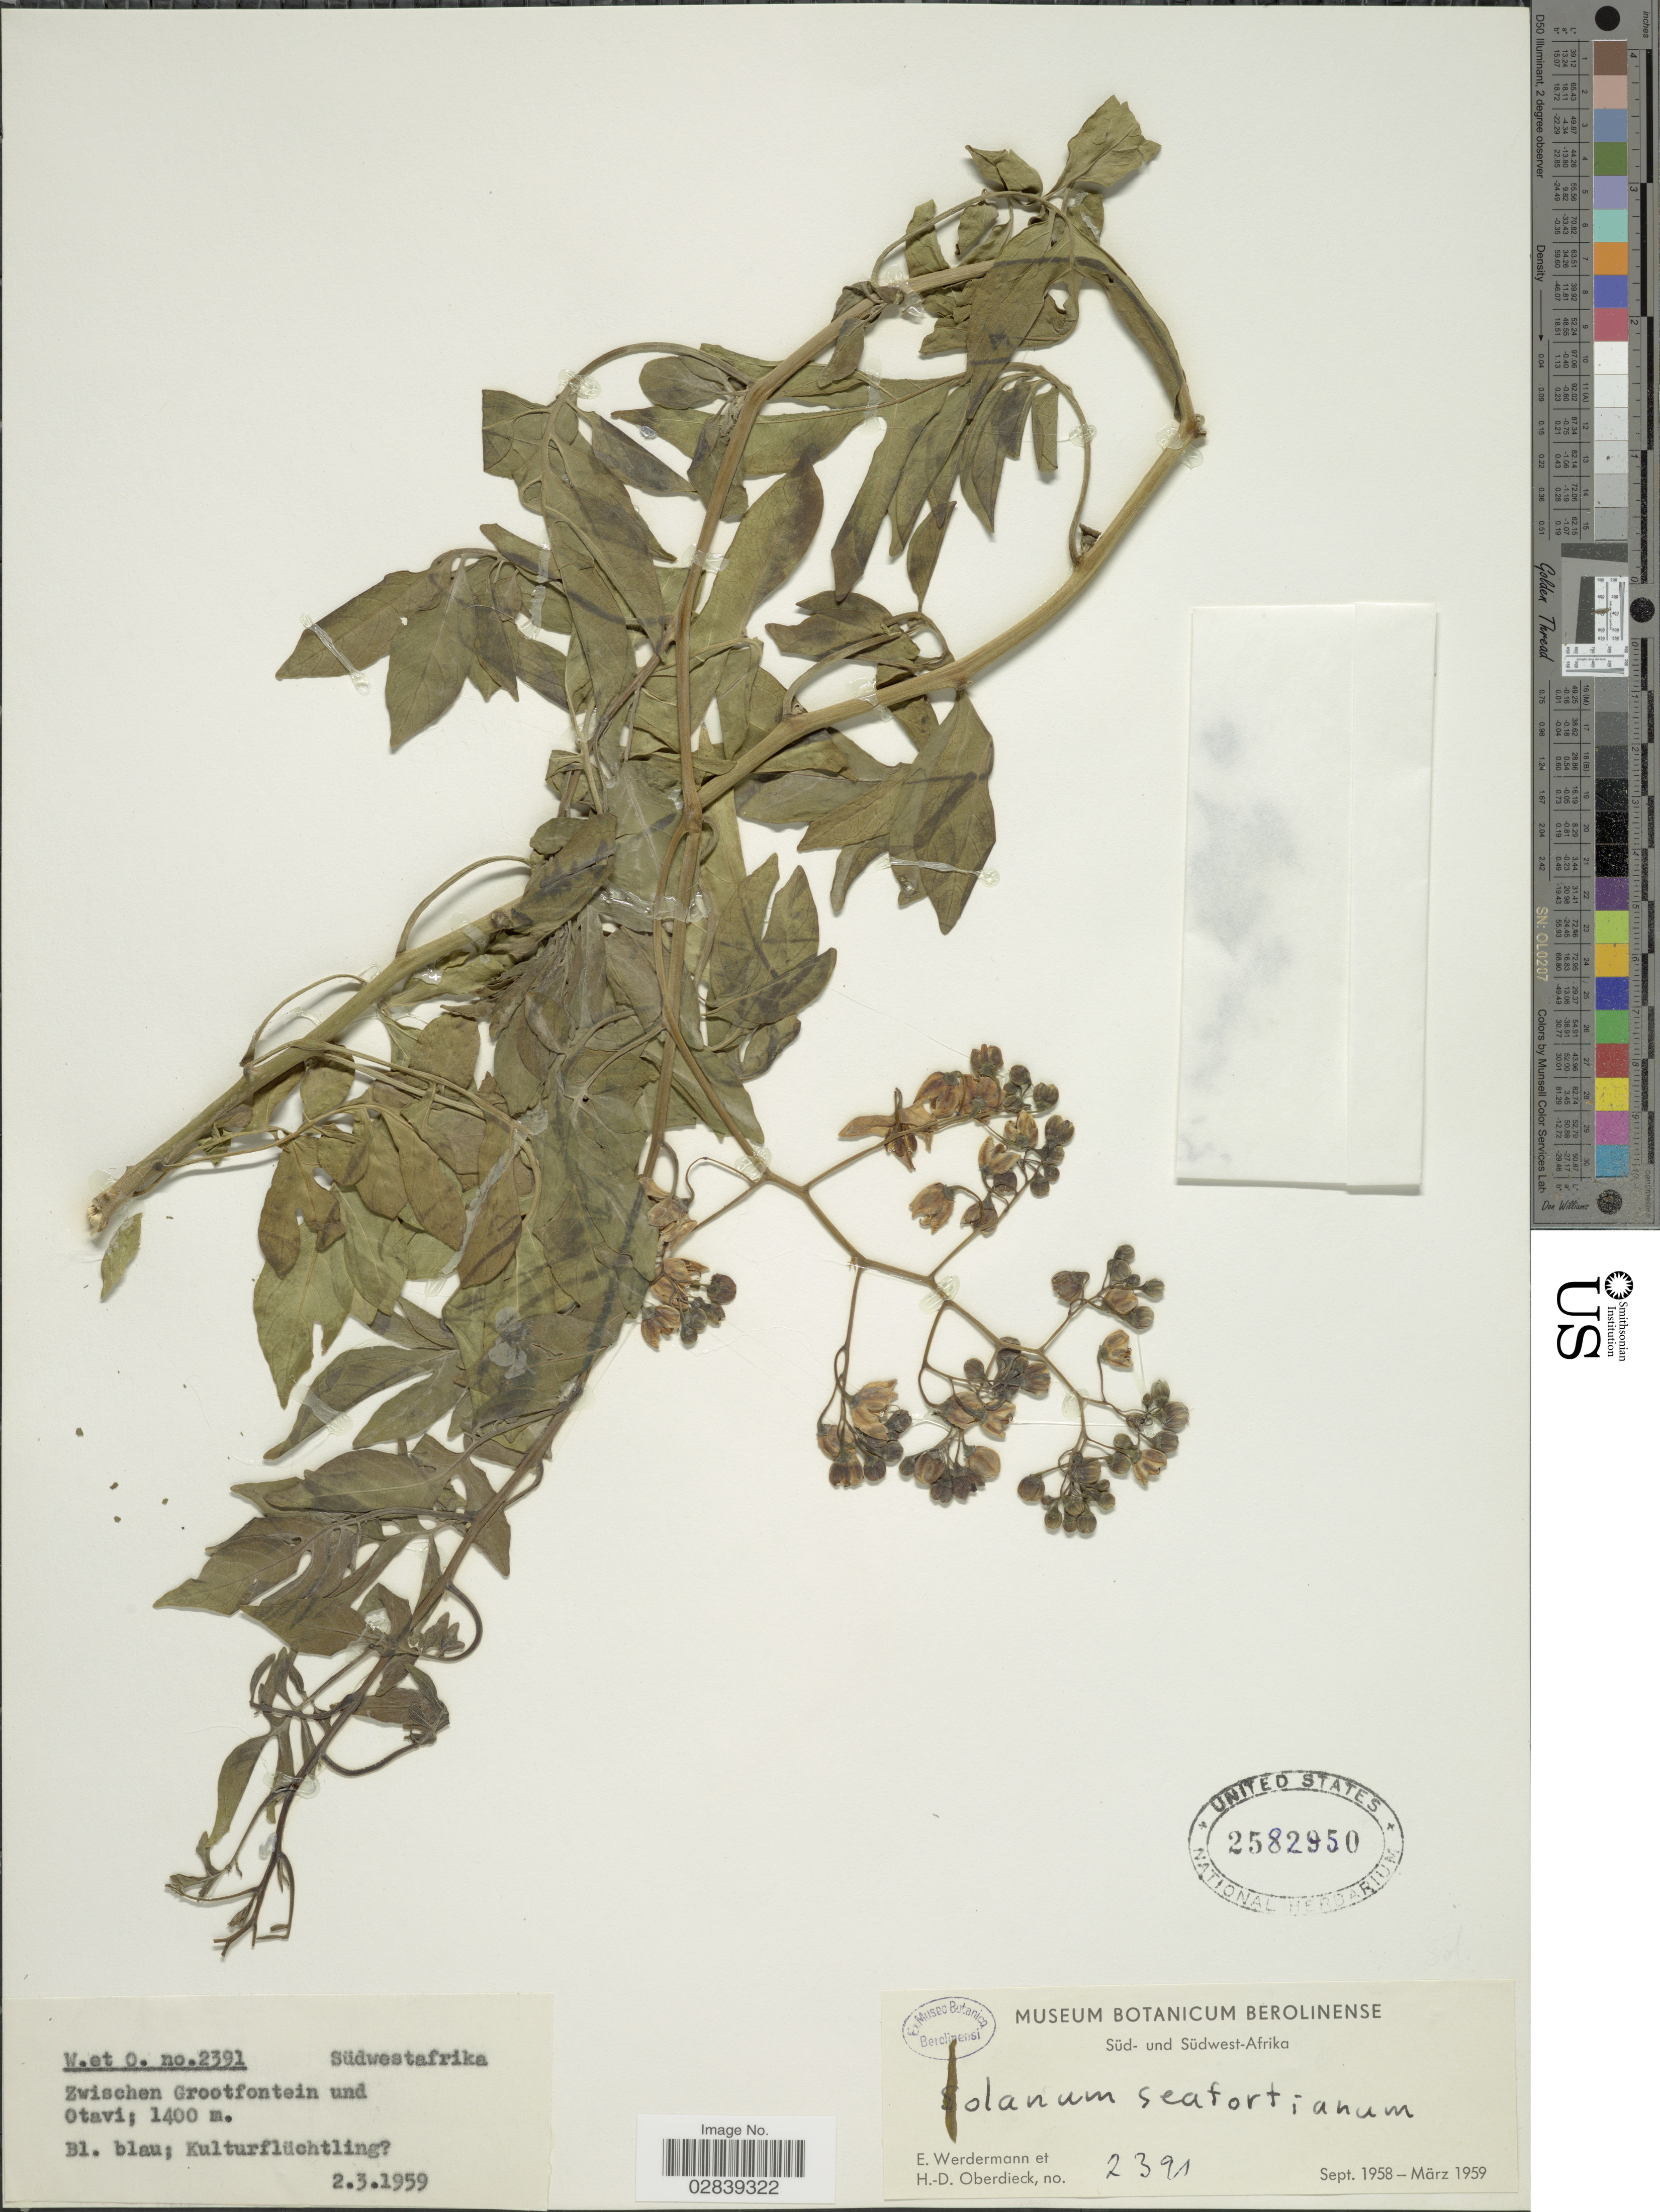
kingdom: Plantae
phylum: Tracheophyta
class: Magnoliopsida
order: Solanales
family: Solanaceae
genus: Solanum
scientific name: Solanum seaforthianum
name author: Andrews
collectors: E. Werdermann & H. Oberdieck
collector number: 2391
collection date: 1959-03-02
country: Namibia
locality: Südwestafrika, Zwischen Grootfontein und Otavi.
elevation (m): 1400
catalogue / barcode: US 2582950